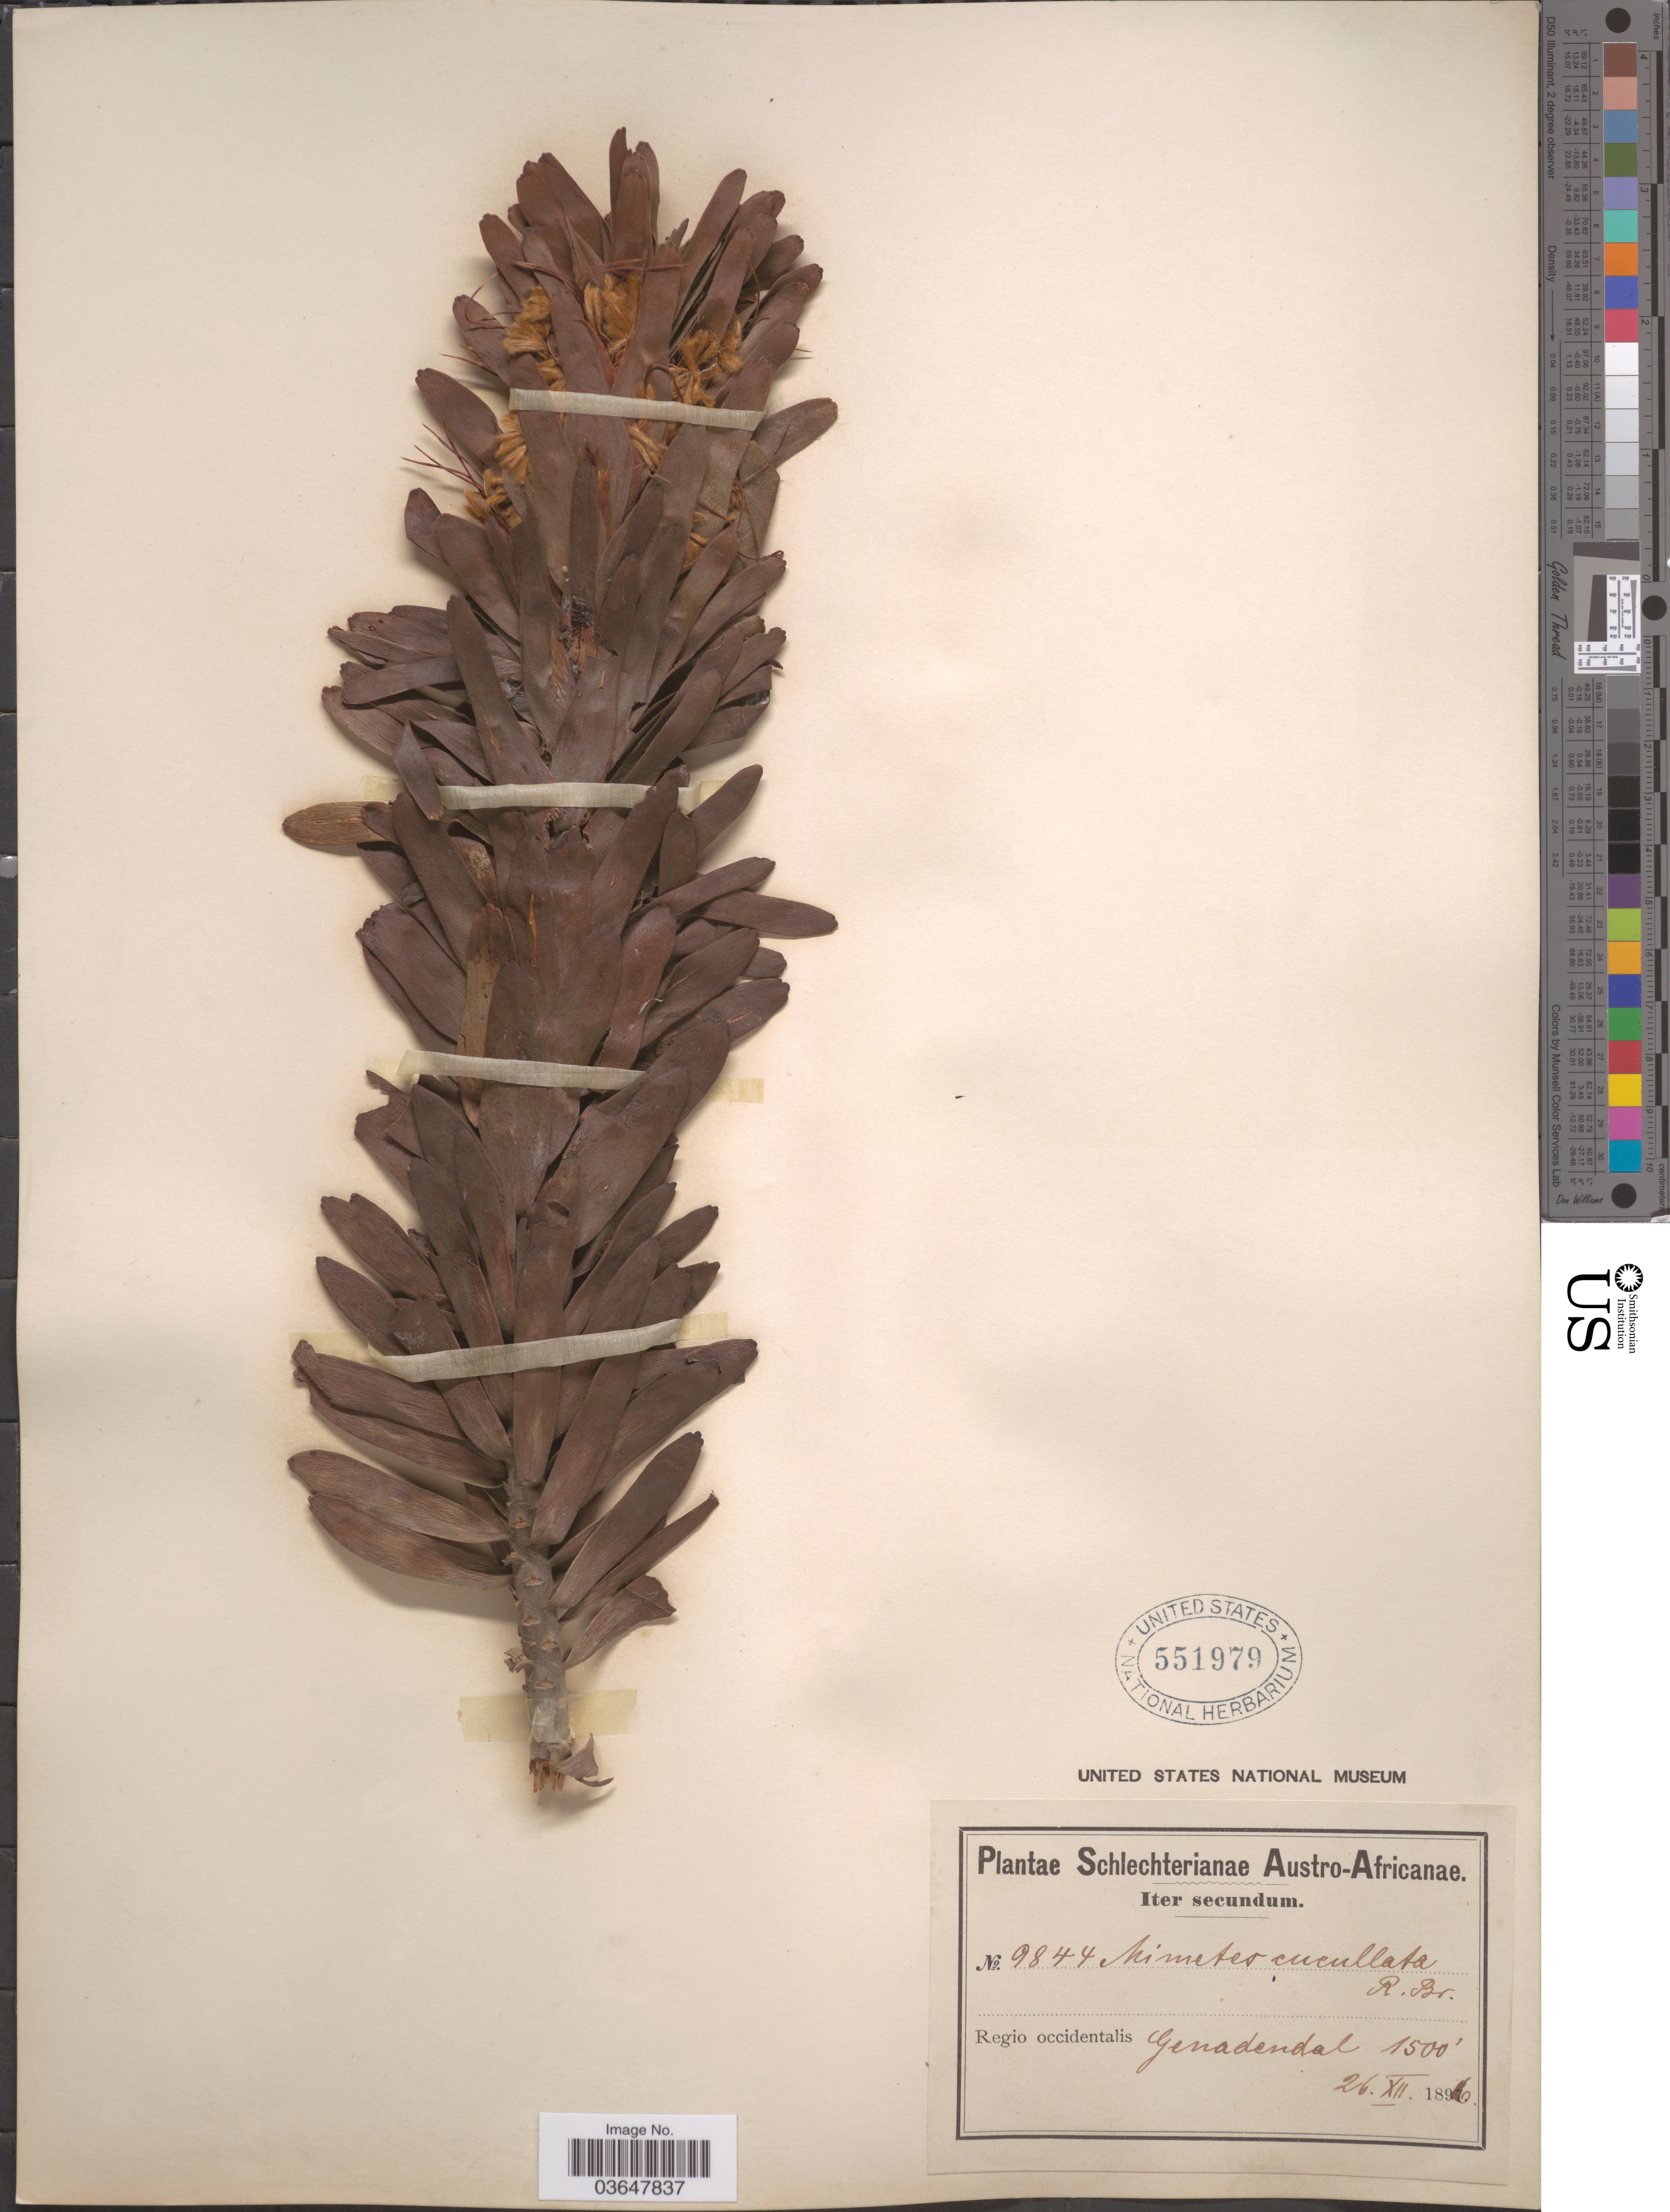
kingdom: Plantae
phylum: Tracheophyta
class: Magnoliopsida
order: Proteales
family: Proteaceae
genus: Mimetes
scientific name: Mimetes cucullata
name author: R. Br.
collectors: Schlechter, --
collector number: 9844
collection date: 1896-12-26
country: South Africa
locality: Austro-Africanae. Regio occidentalis. Genadendal.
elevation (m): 457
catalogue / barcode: US 551979